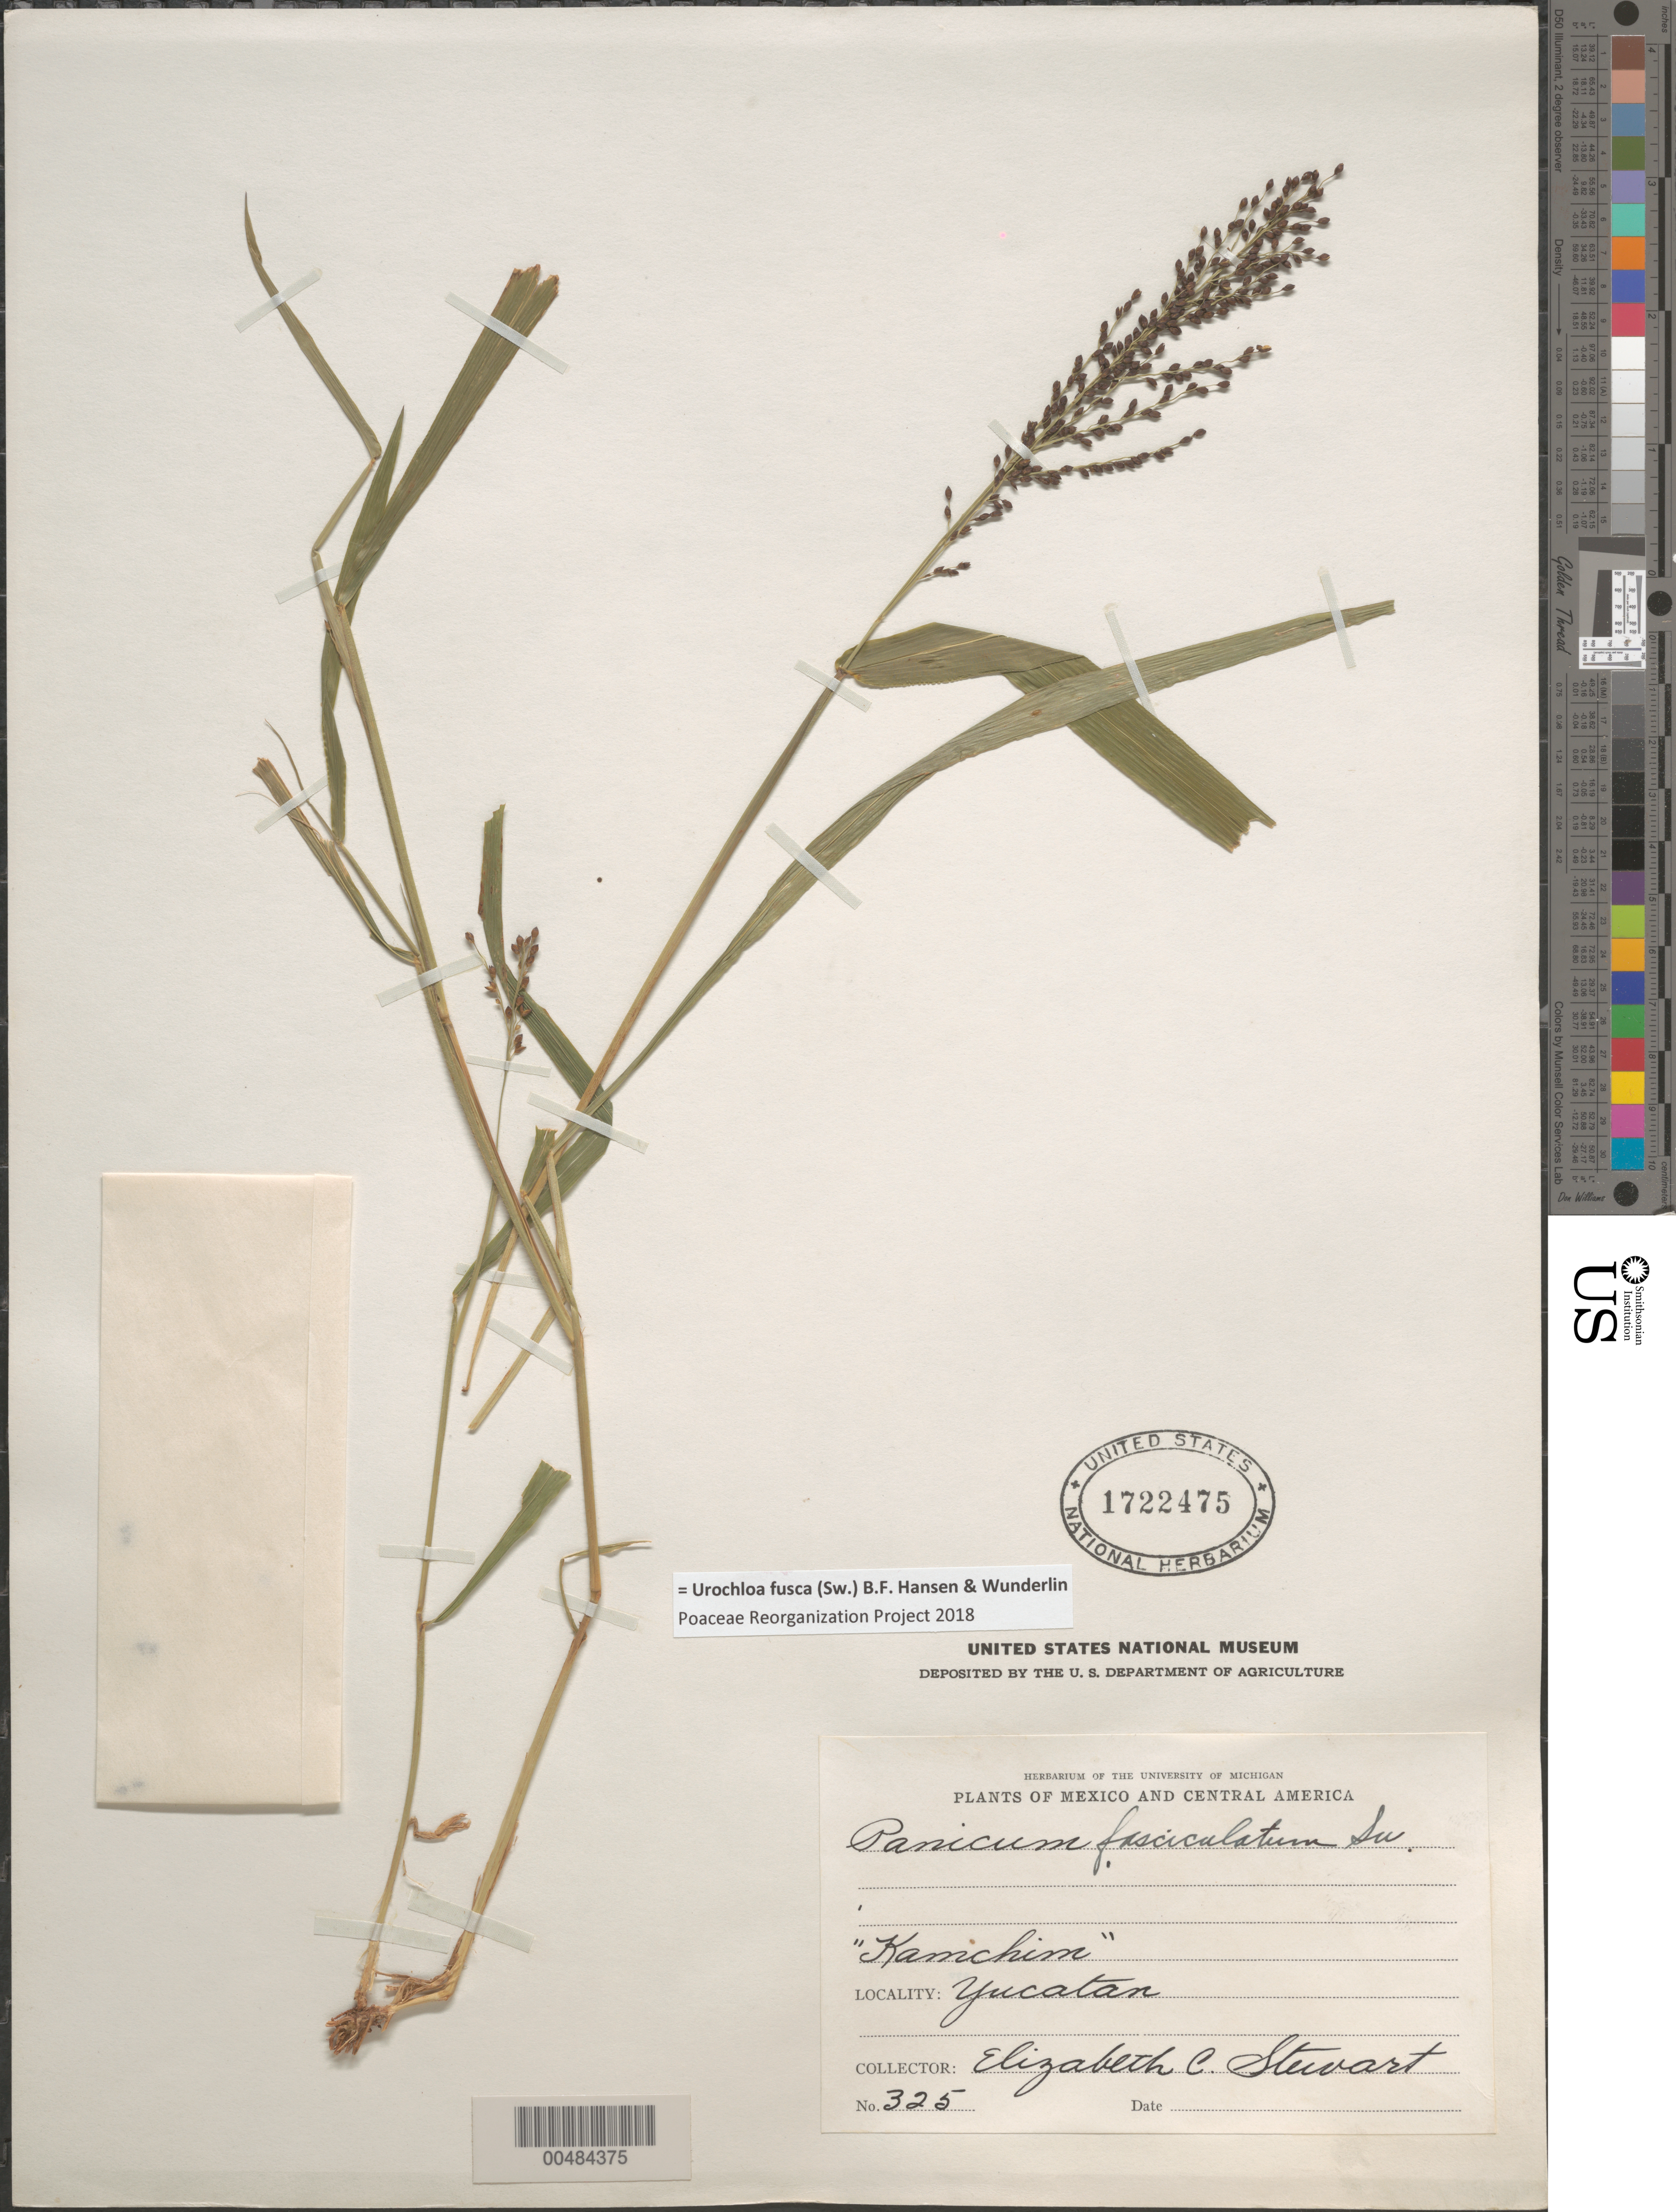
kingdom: Plantae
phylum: Tracheophyta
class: Liliopsida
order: Poales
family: Poaceae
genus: Brachiaria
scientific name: Brachiaria fasciculata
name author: (Sw.) Parodi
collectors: E. Stewart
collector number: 325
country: Mexico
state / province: Yucatan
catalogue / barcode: US 1722475